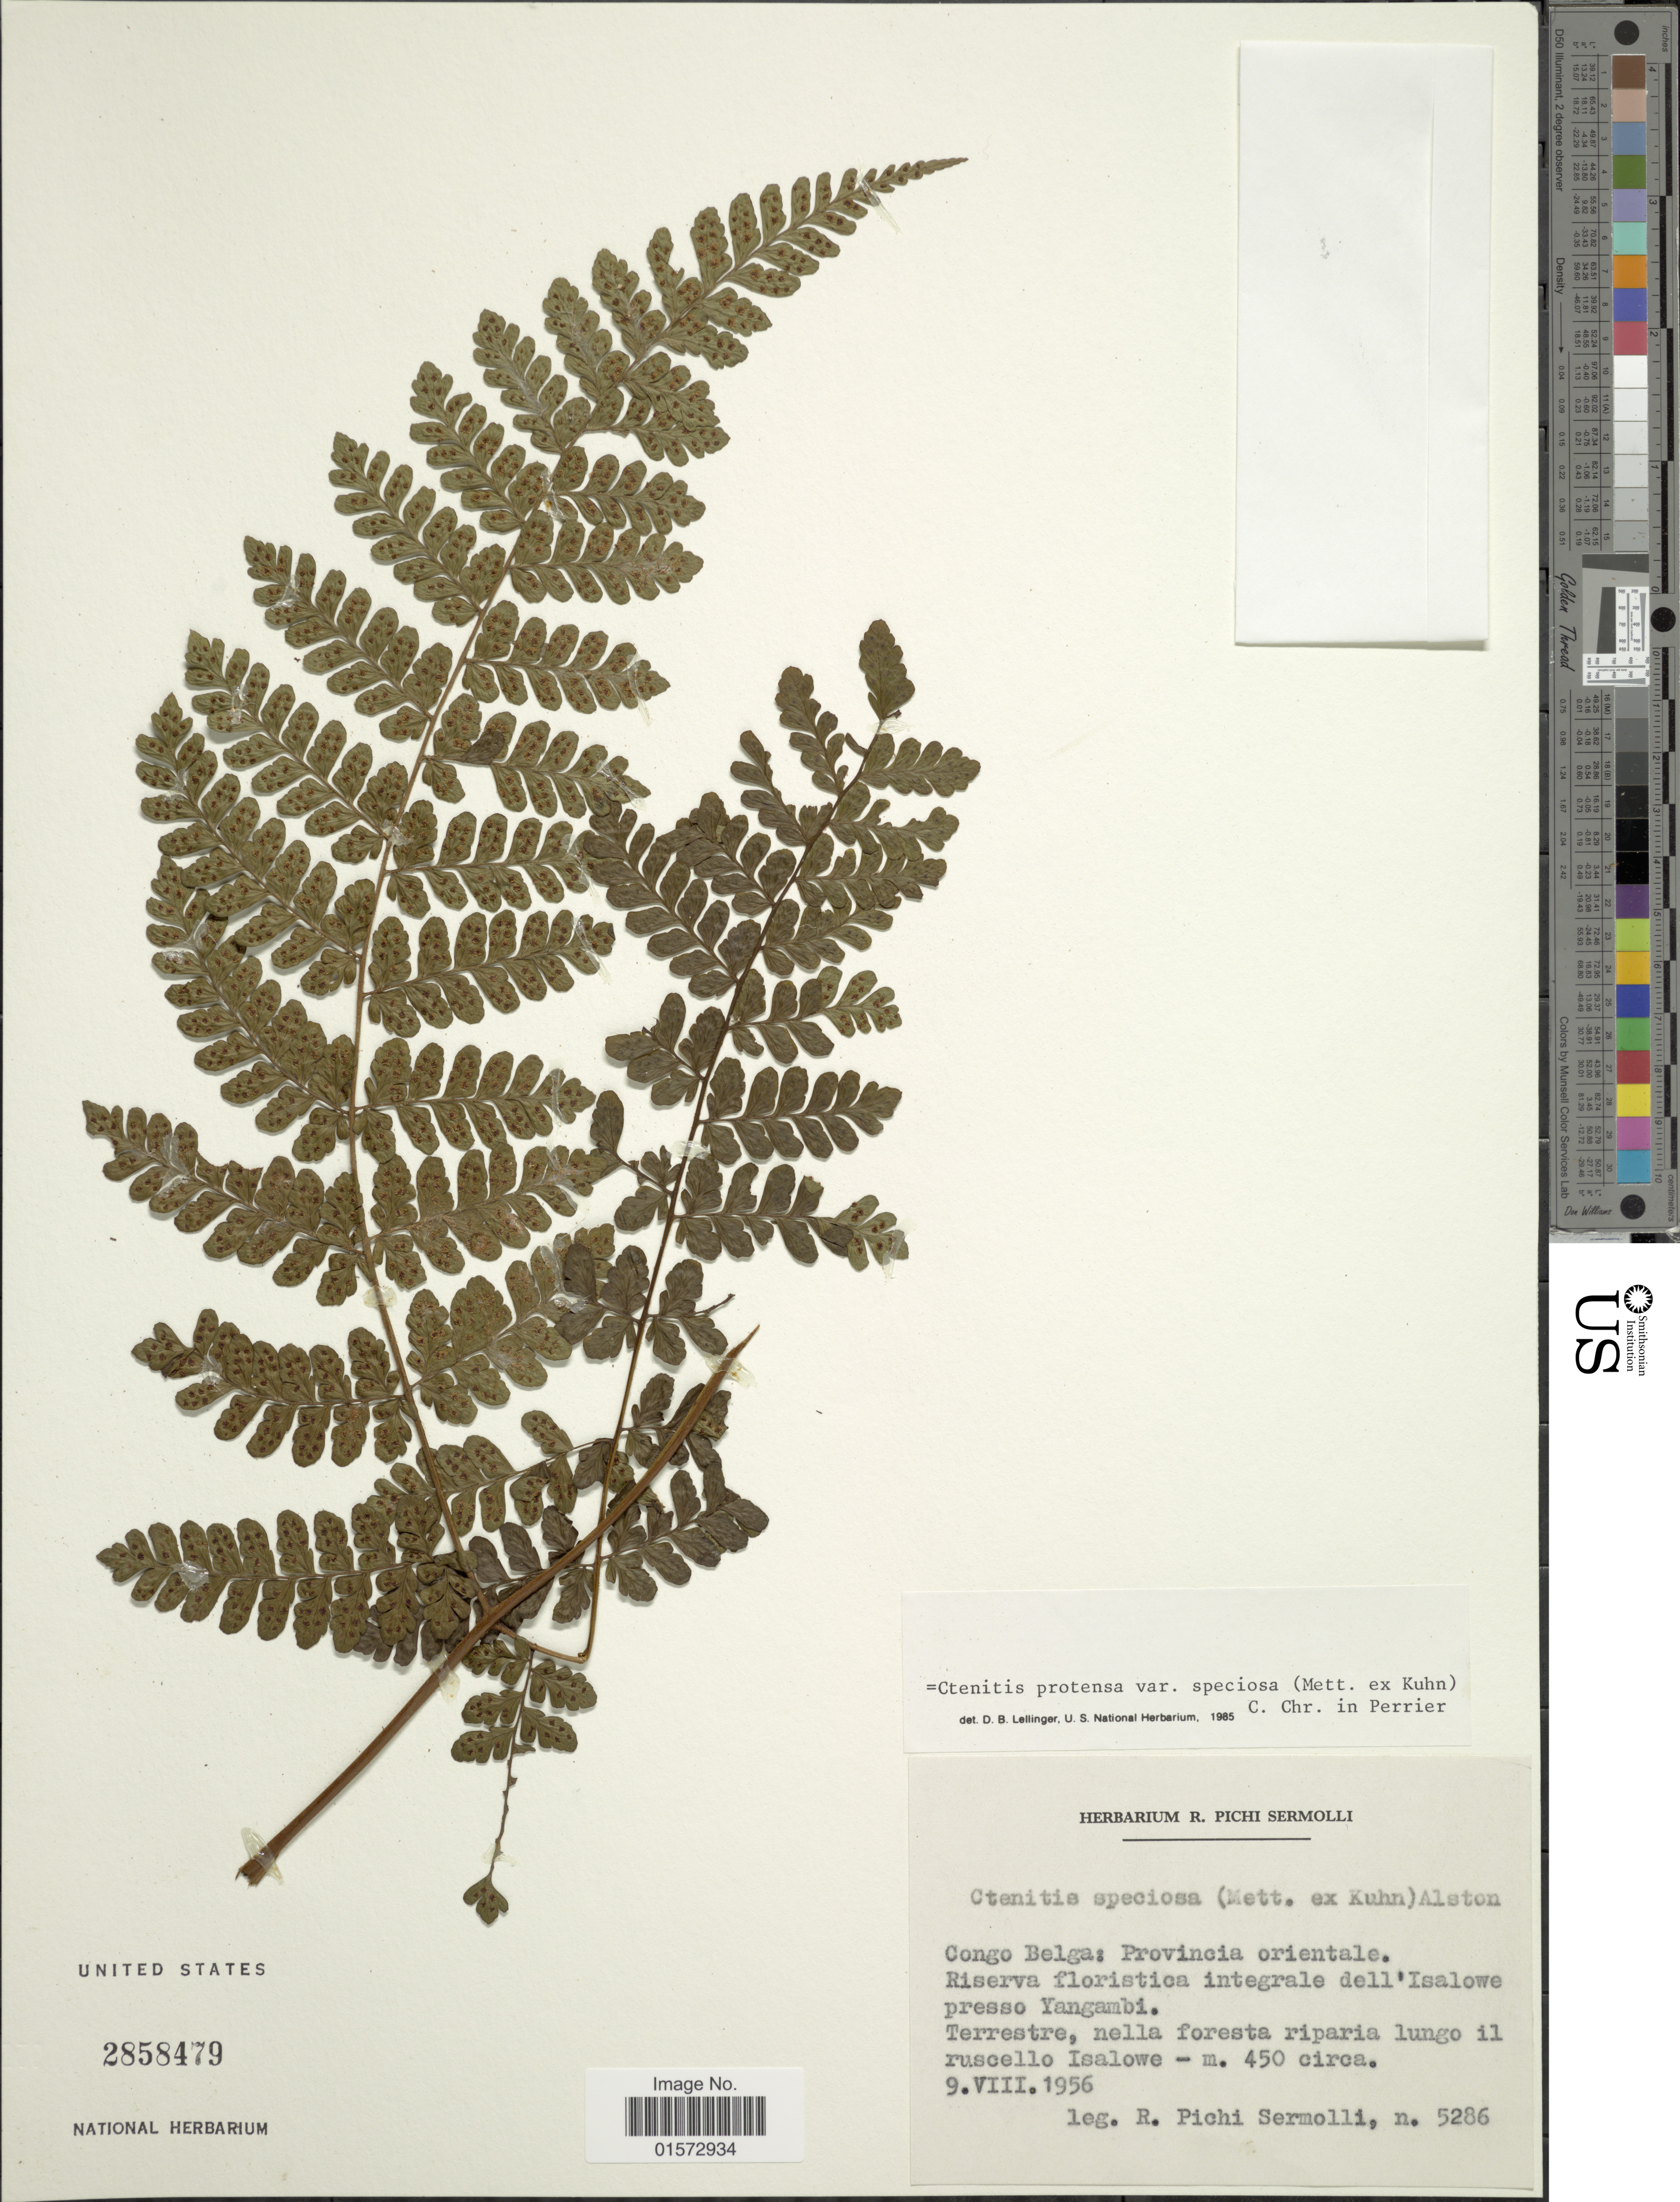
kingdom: Plantae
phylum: Tracheophyta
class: Polypodiopsida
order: Polypodiales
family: Tectariaceae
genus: Triplophyllum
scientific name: Triplophyllum speciosum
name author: (Mett. ex Kuhn)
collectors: R. E. Pichi-Sermolli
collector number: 5286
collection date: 1956-08-09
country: Congo, Democratic Republic of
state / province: Tshopo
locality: Congo Belga, Riserva floristica integrale dell' Isalowe presso Yangambi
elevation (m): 450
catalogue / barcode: US 2858479